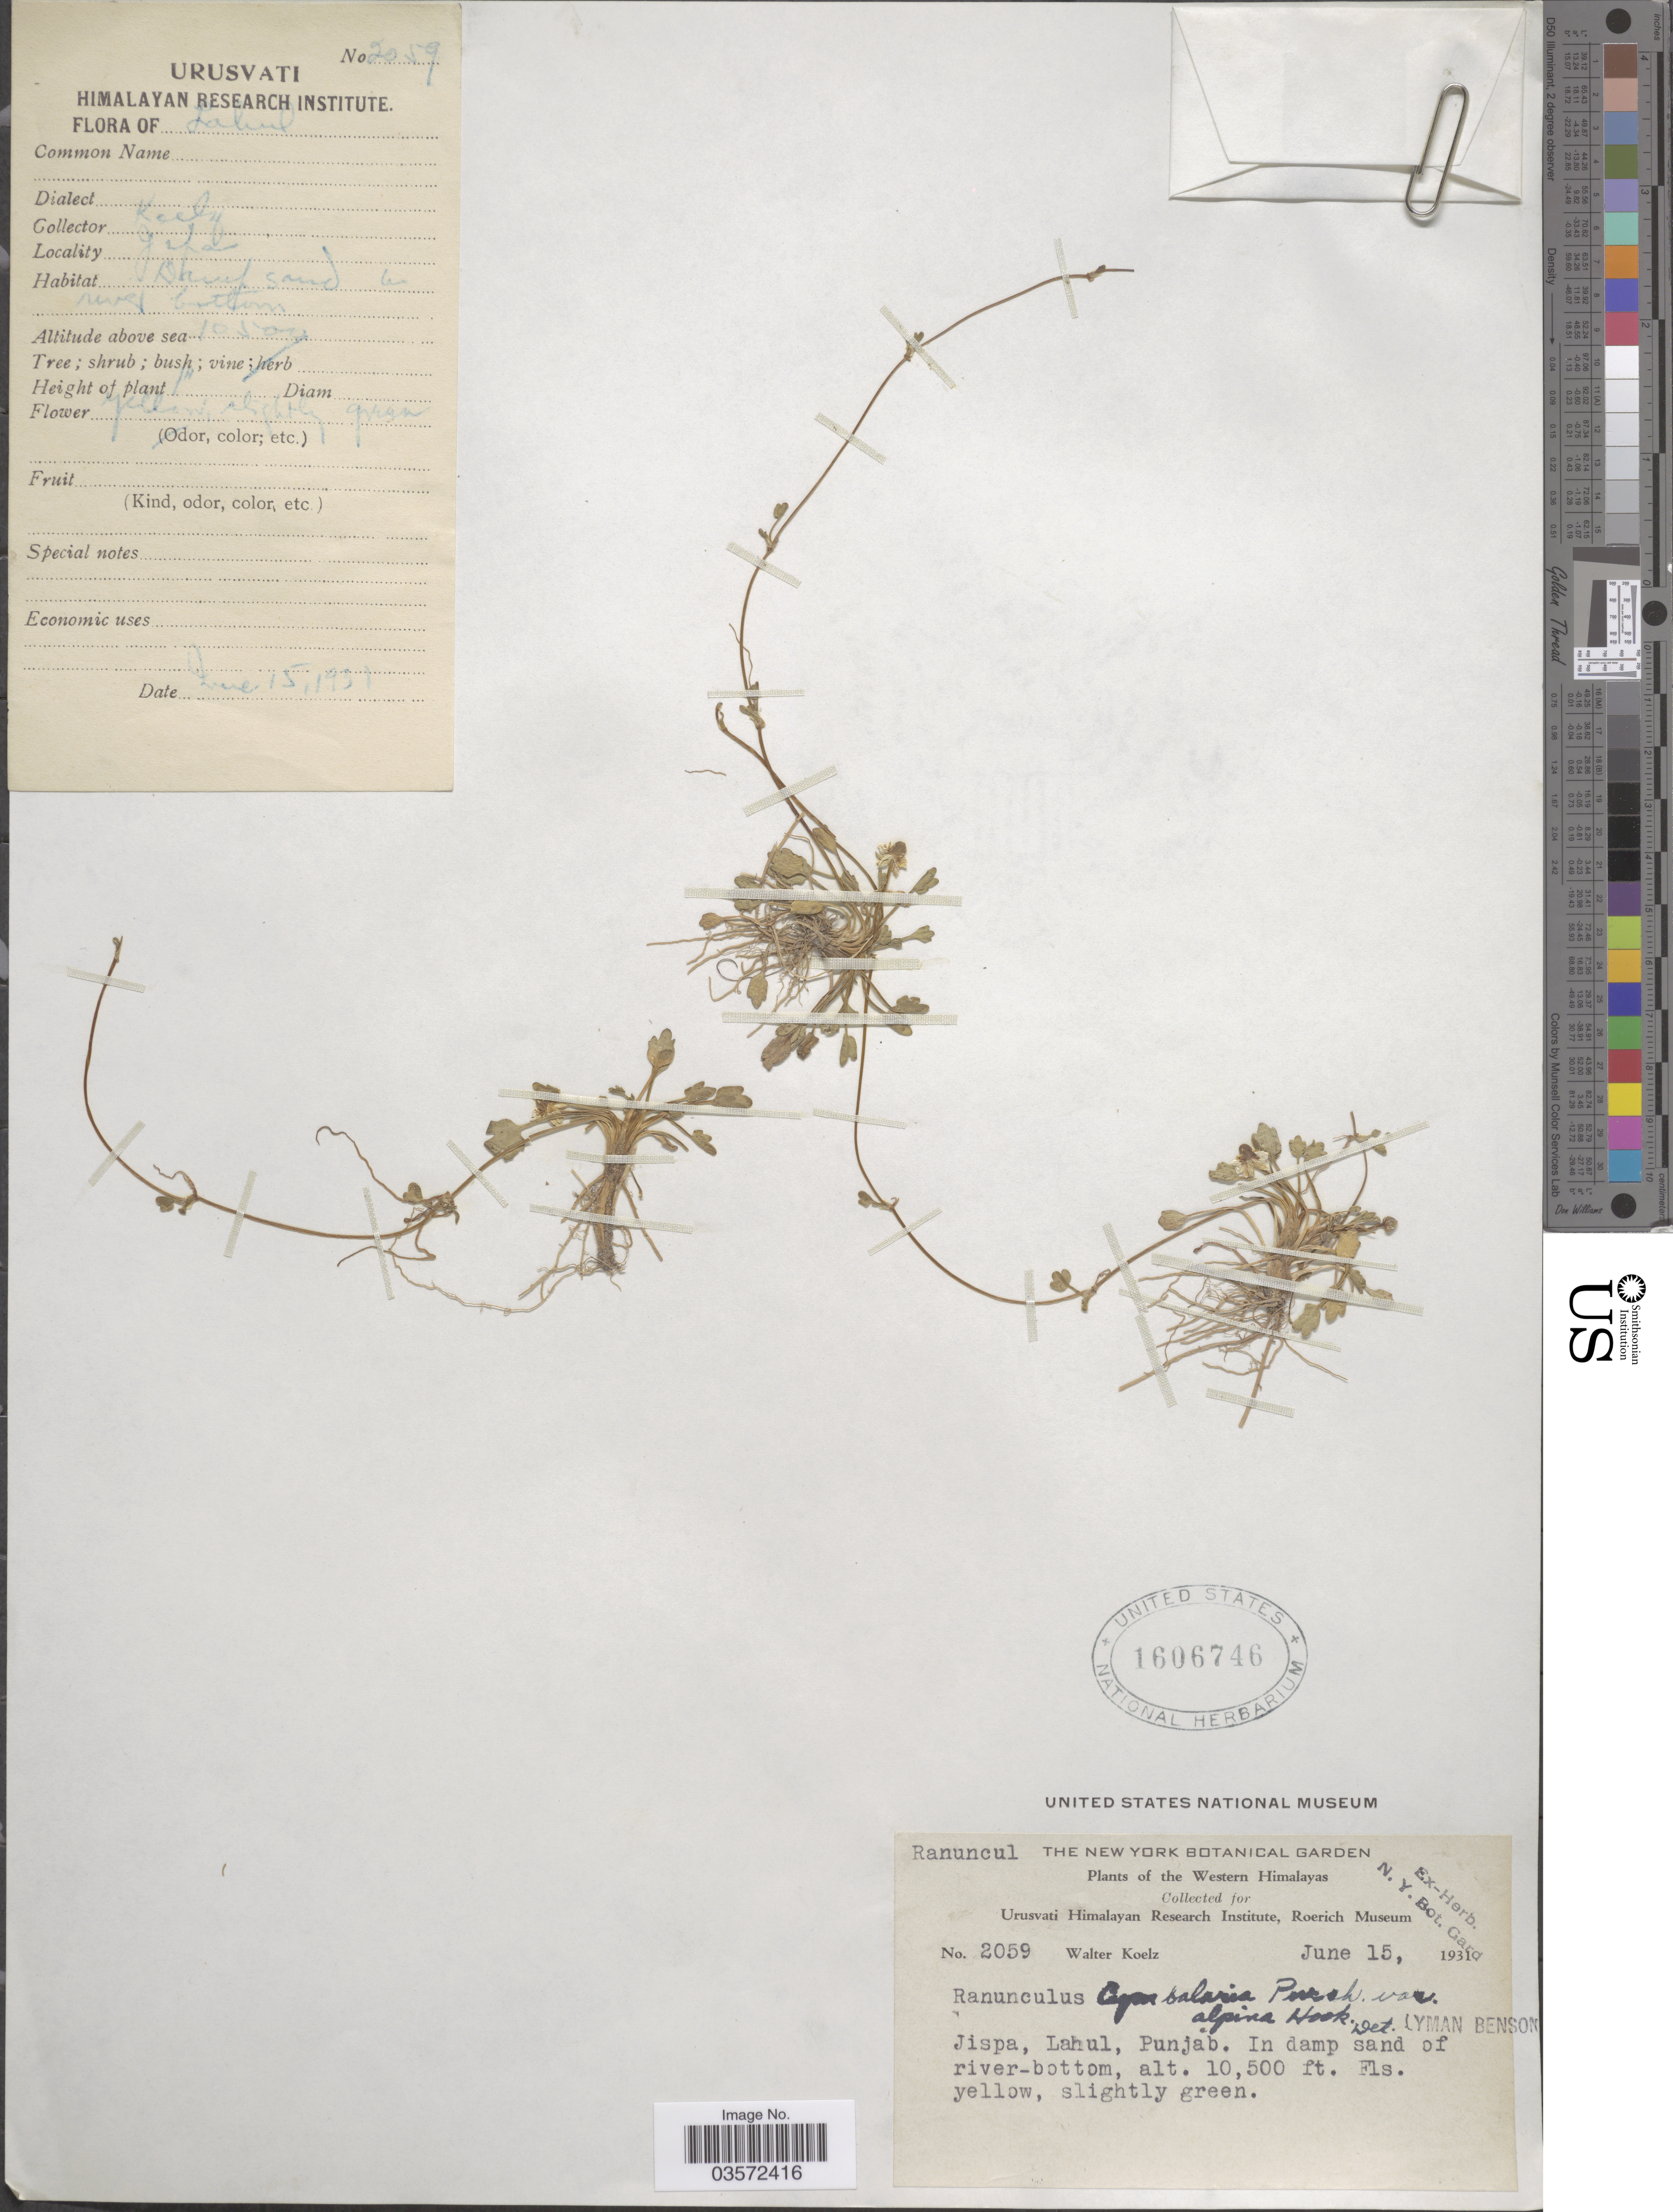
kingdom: Plantae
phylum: Tracheophyta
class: Magnoliopsida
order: Ranunculales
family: Ranunculaceae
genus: Halerpestes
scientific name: Halerpestes cymbalaria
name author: (Pursh) Greene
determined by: Strong, M. T., (US), Smithsonian Institution - National Museum of Natural History (UNITED STATES)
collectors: W. N. Koelz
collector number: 2059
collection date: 1931-06-15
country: India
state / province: Punjab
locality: The Western Punjab. Jispa, Lahul.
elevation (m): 3200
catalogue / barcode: US 1606746